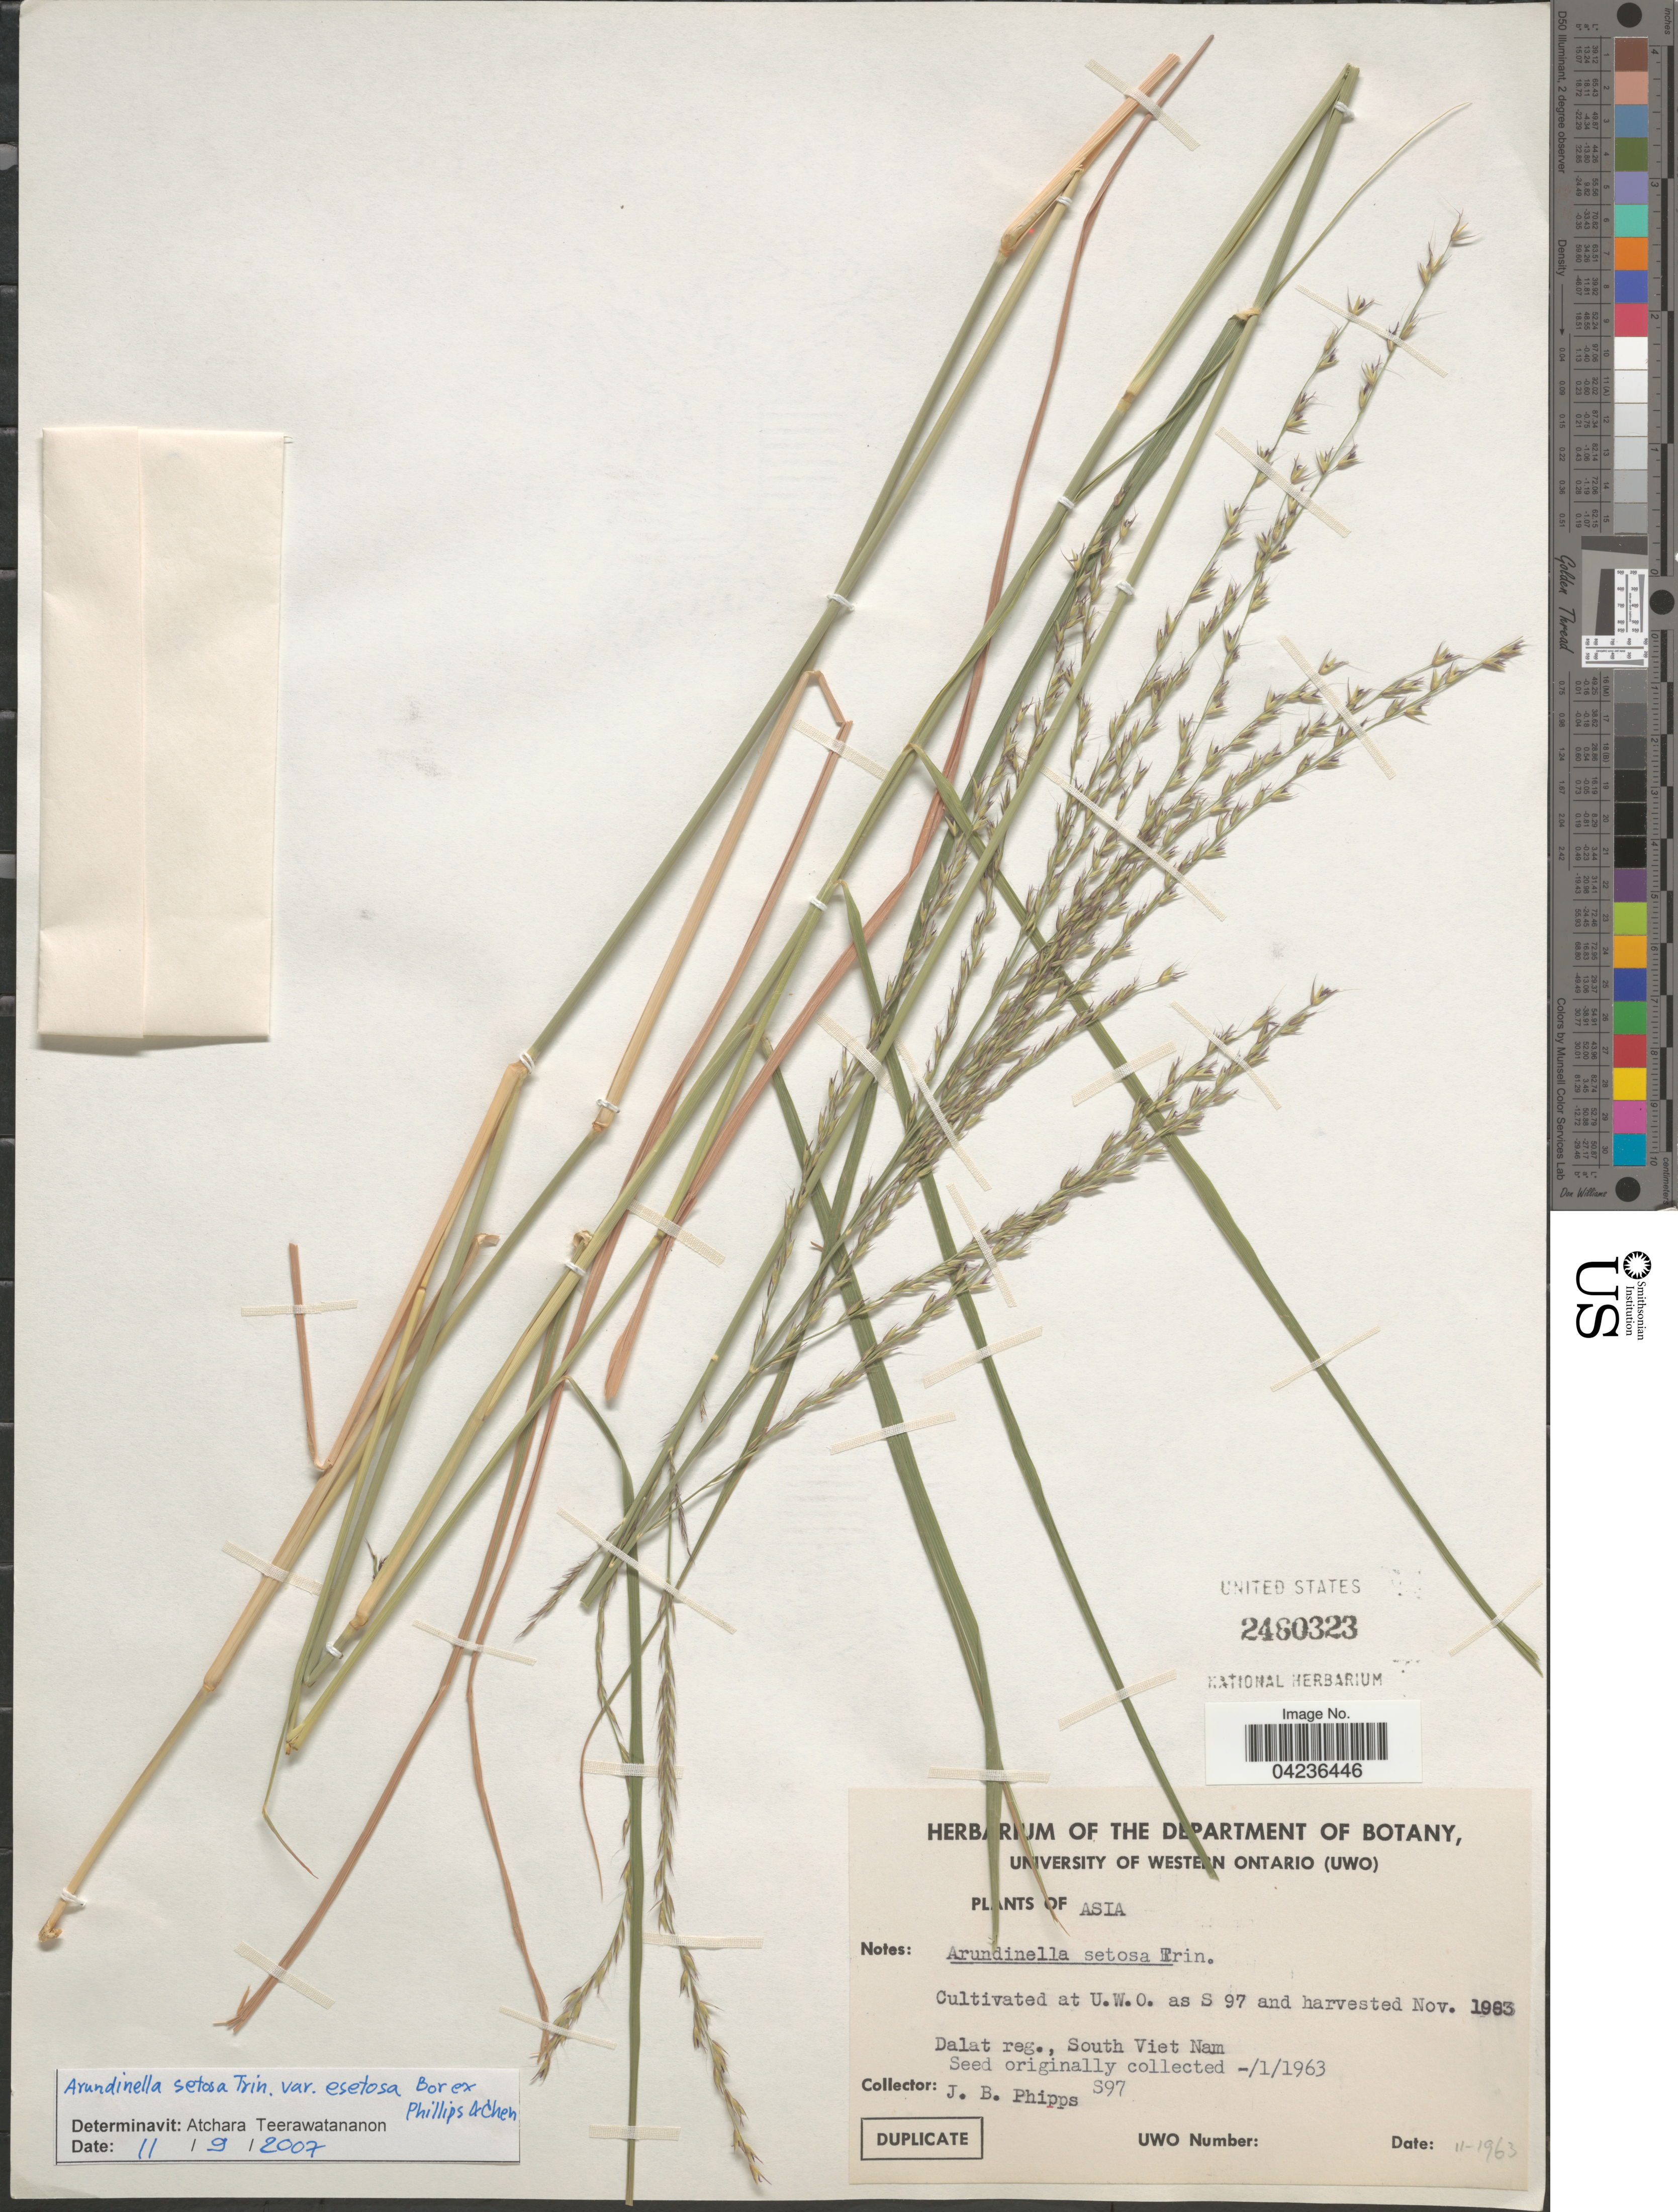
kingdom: Plantae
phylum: Tracheophyta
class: Liliopsida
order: Poales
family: Poaceae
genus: Arundinella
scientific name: Arundinella setosa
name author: Trin.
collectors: J. Phipps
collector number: S97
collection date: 1963-11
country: Canada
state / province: Ontario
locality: At U.W.O. as S 97 and harvested Nov. 1983.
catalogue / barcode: US 2460323